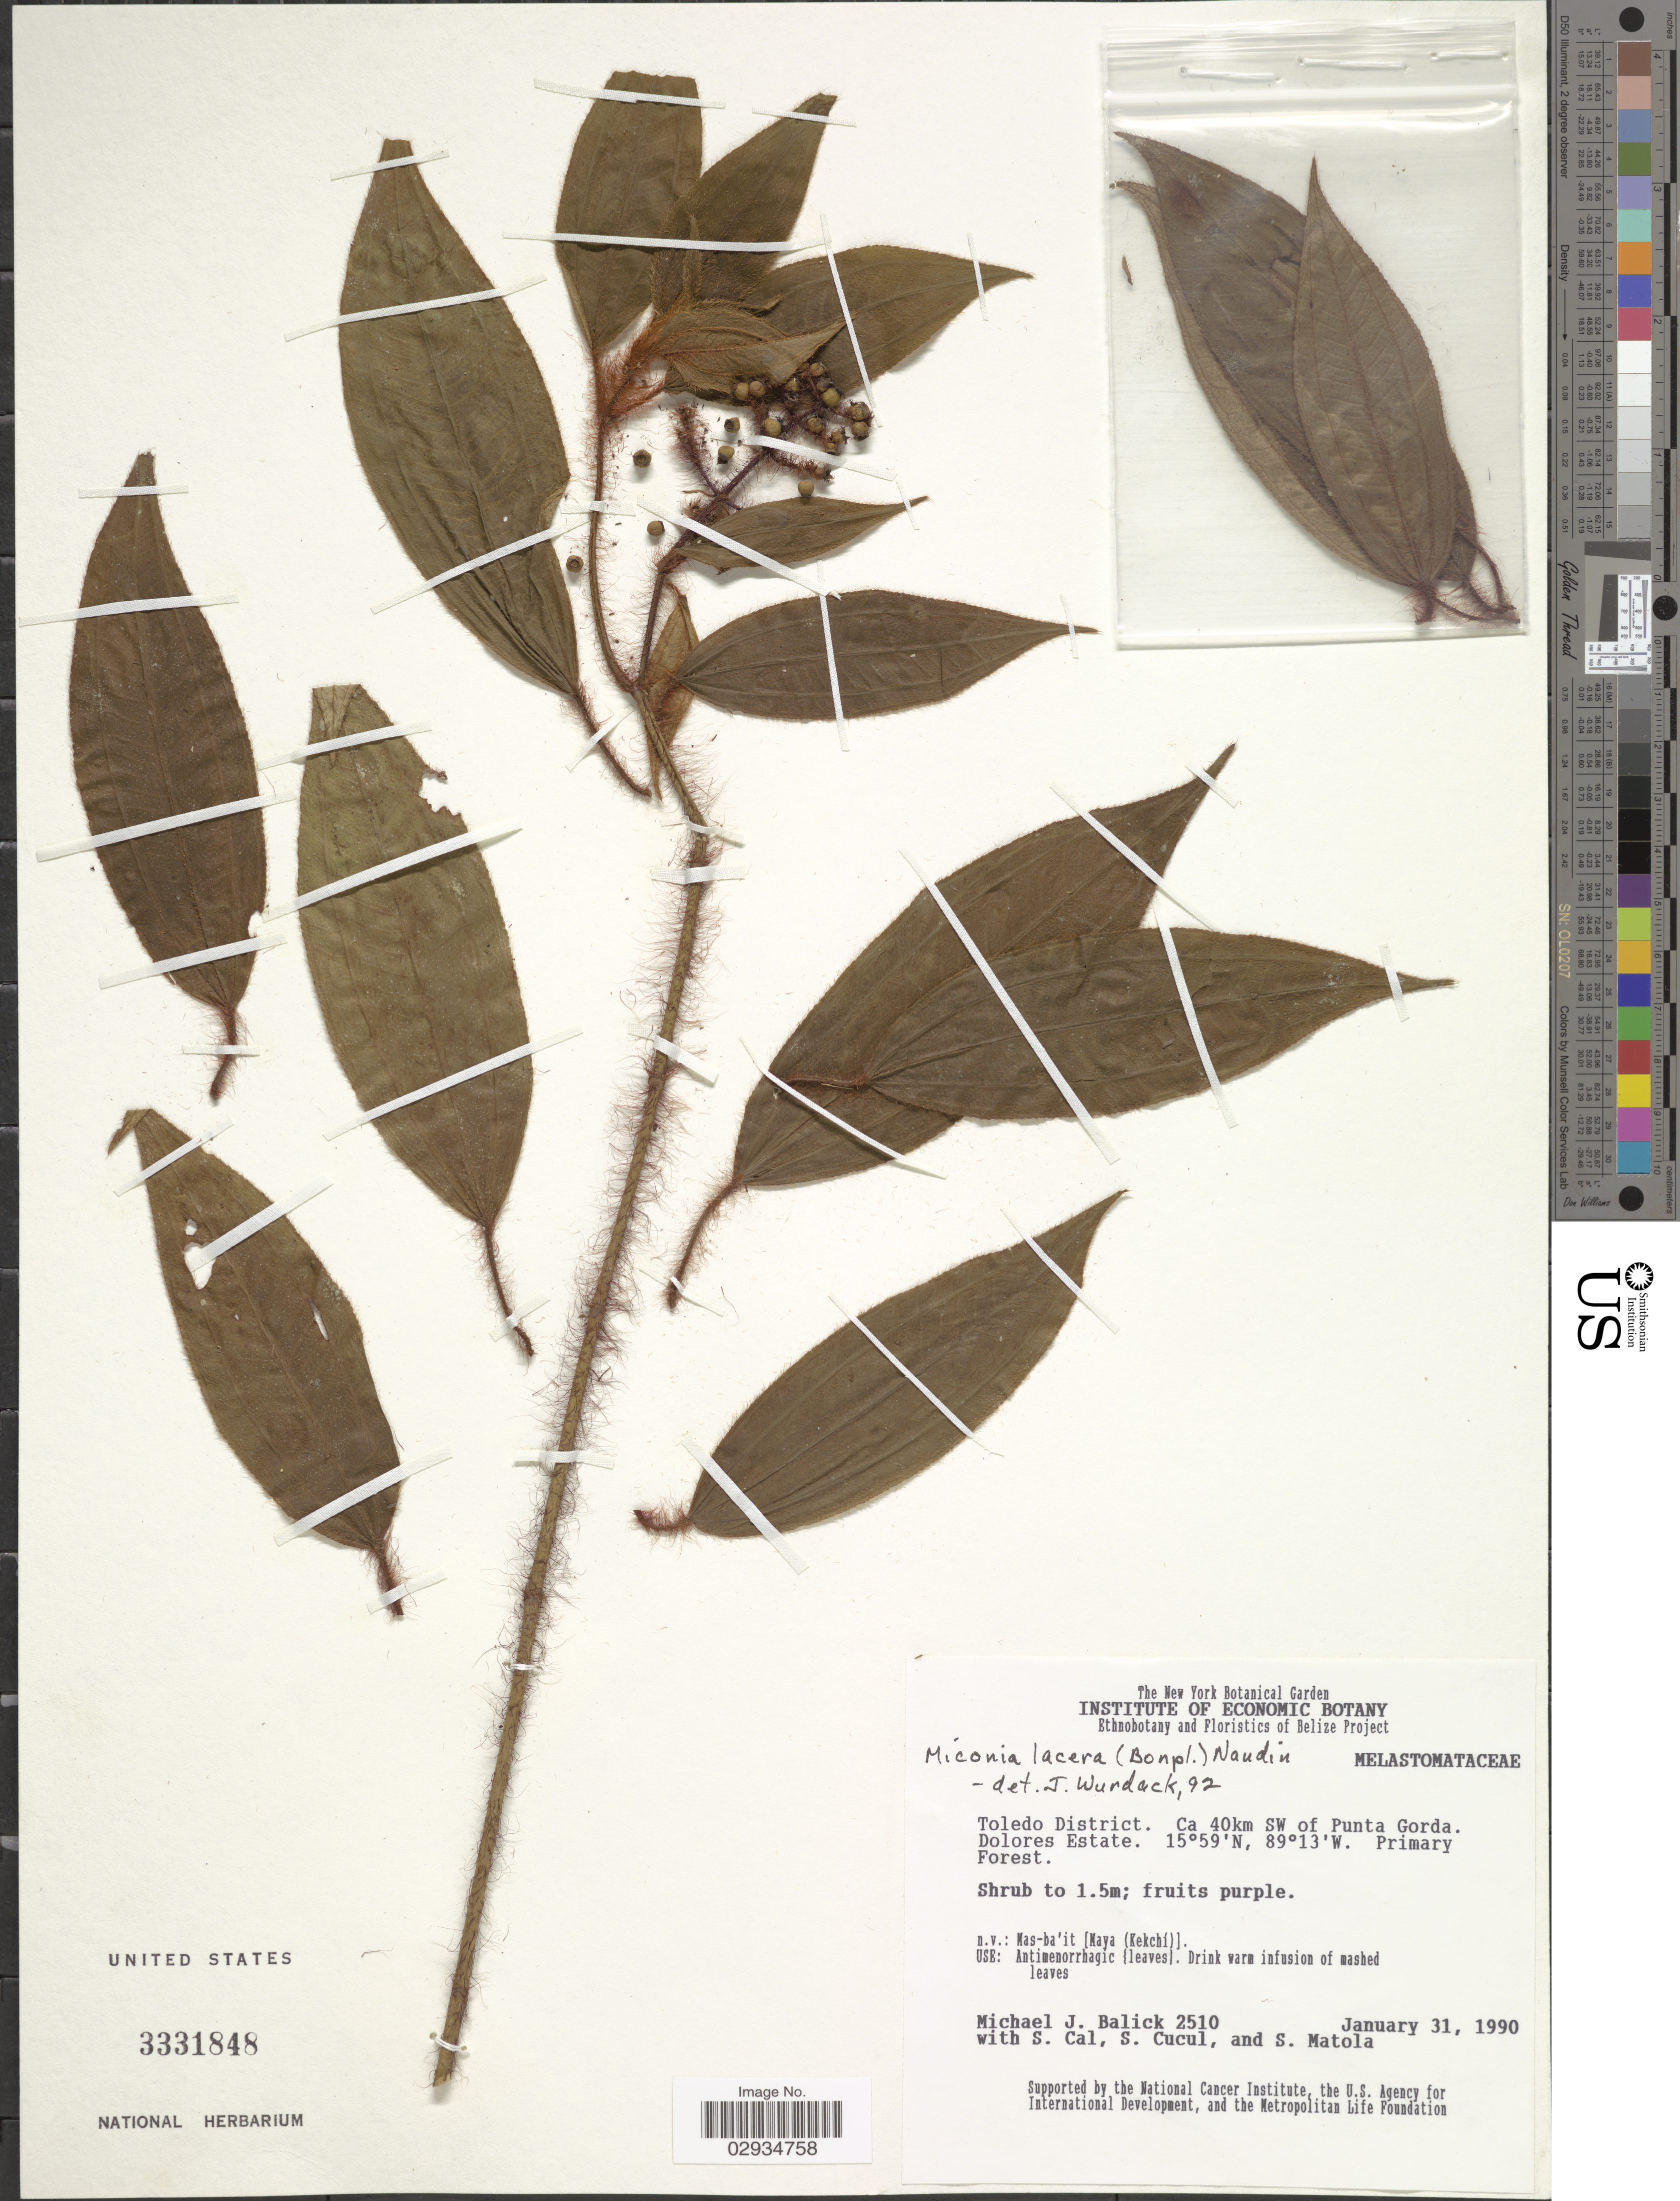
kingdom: Plantae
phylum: Tracheophyta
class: Magnoliopsida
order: Myrtales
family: Melastomataceae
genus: Miconia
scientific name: Miconia lacera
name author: (Bonpl.) Naudin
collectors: M. J. Balick, S. Cal, S. Cucul & S. Matola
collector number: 2510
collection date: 1990-01-31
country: Belize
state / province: Toledo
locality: Toledo District. Ca 40km SW of Punta Gorda. Dolores Estate.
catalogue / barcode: US 3331848